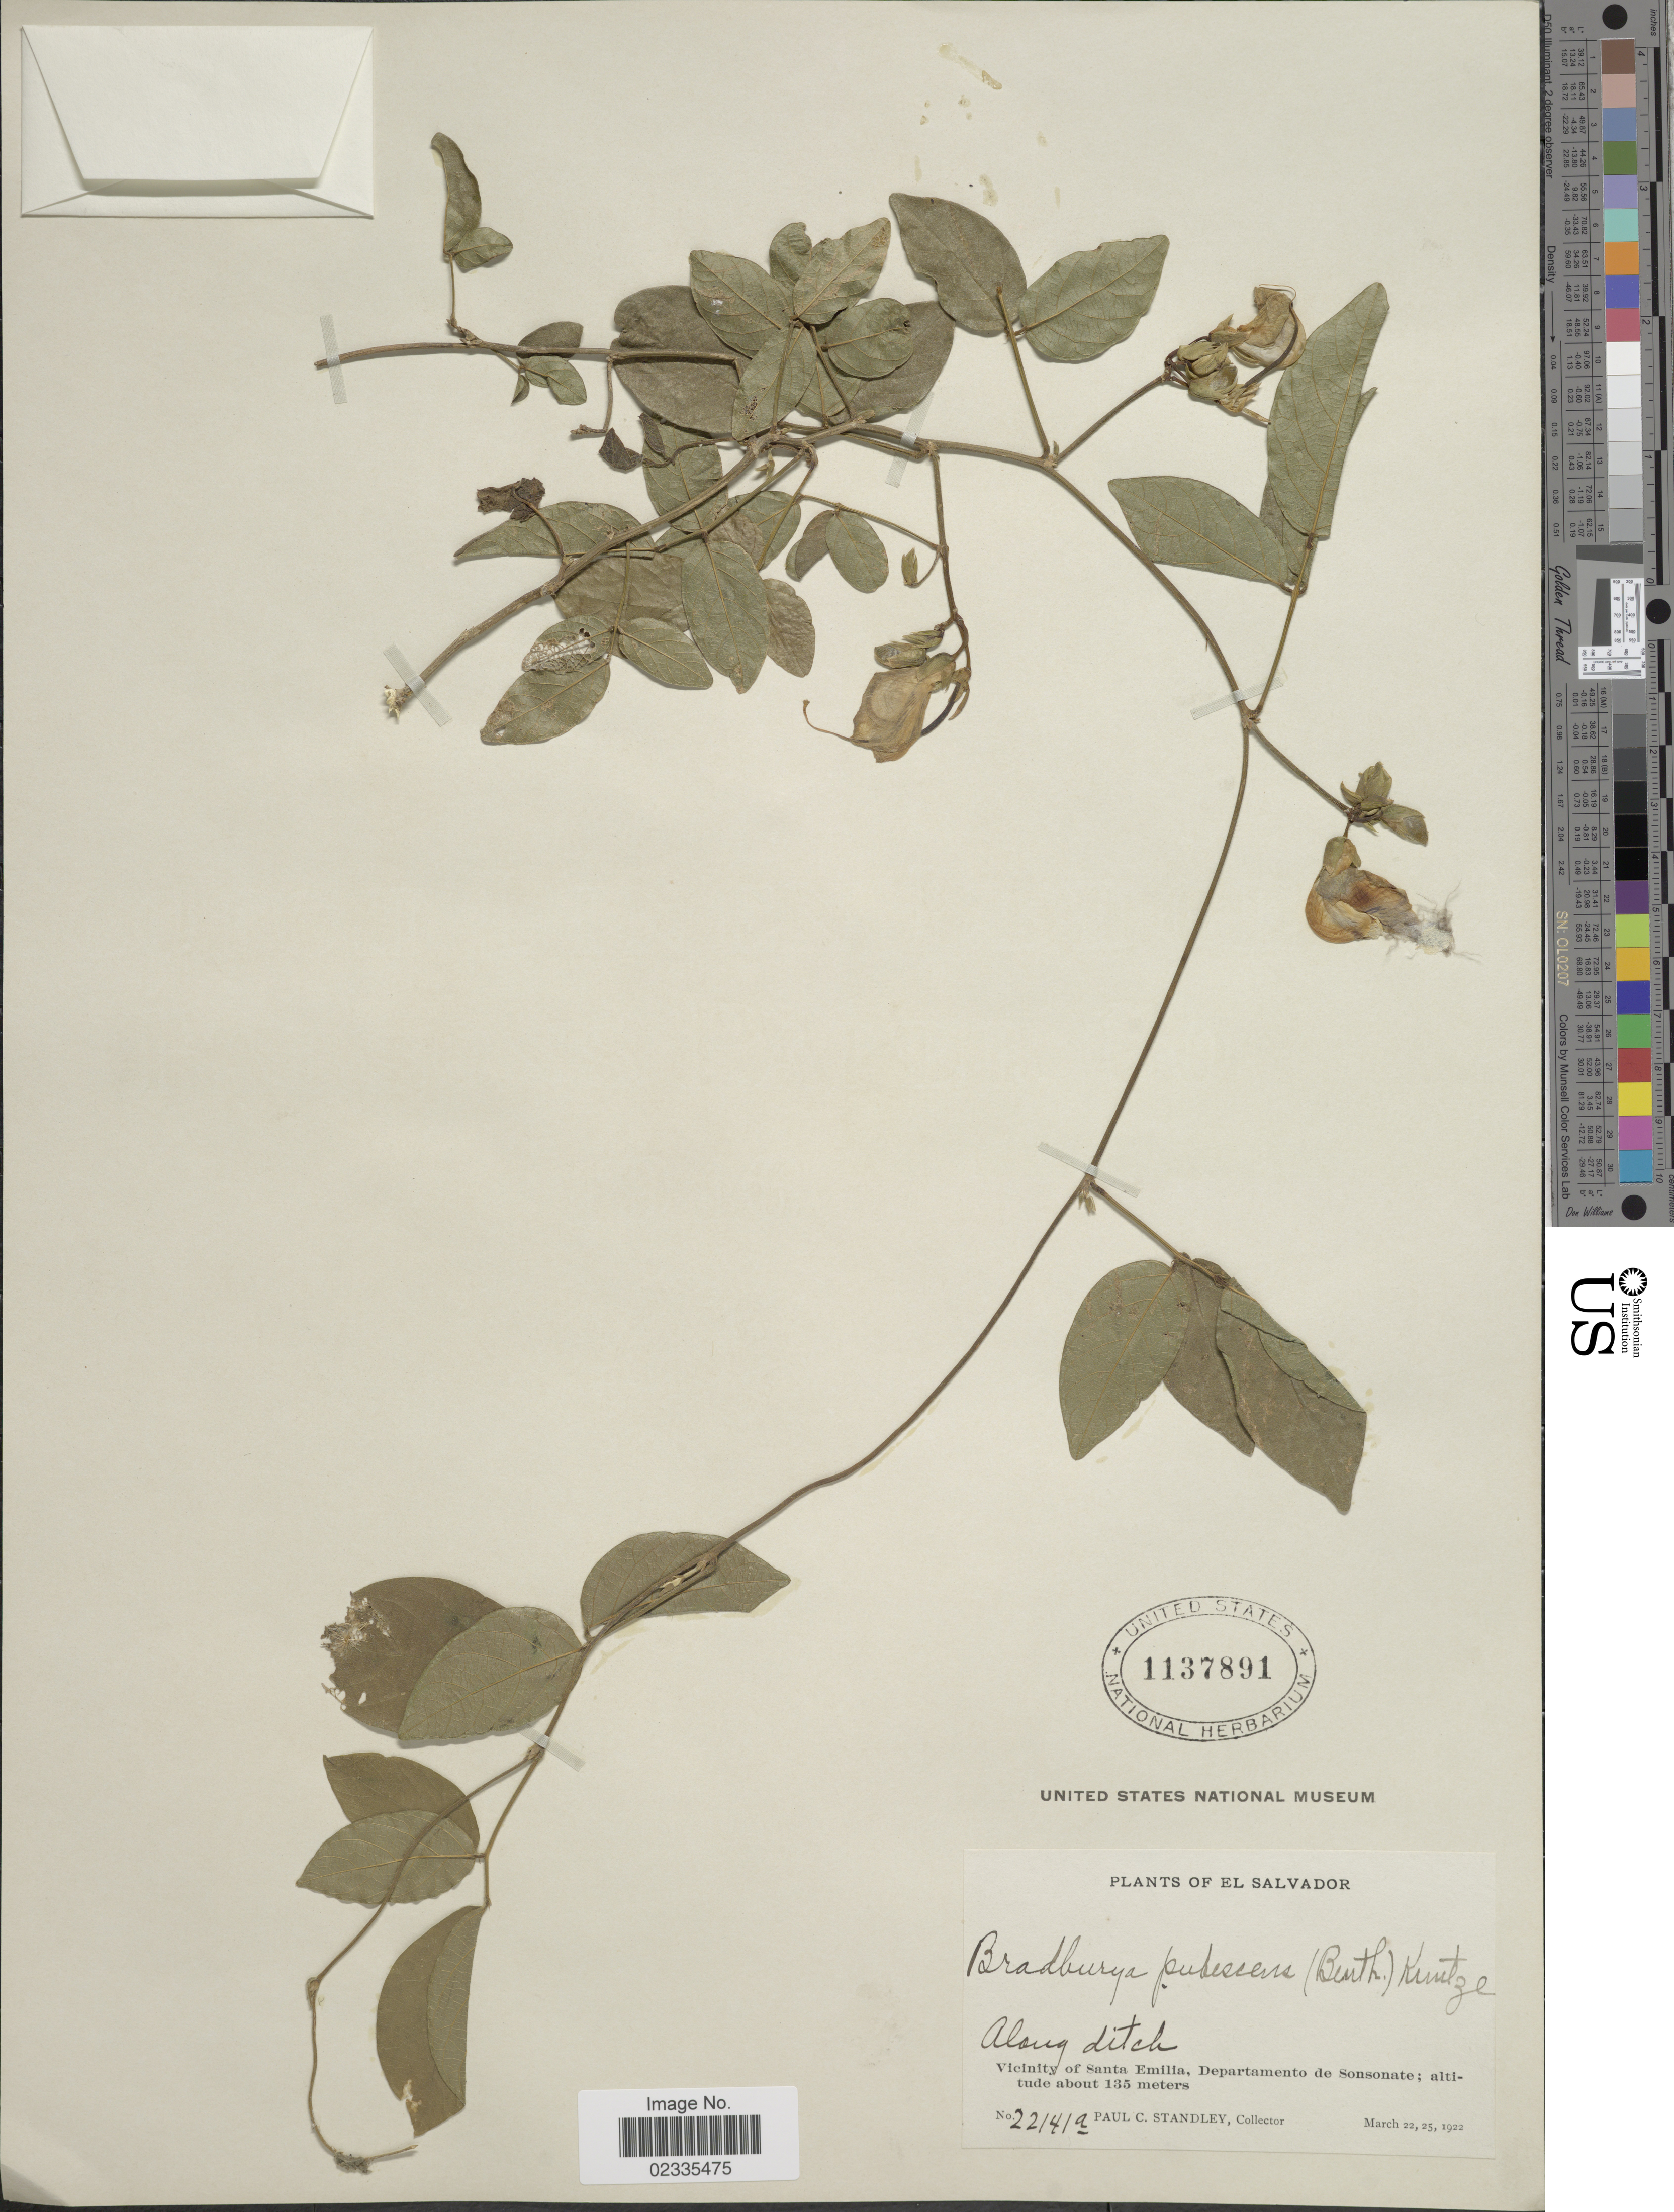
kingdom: Plantae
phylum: Tracheophyta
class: Magnoliopsida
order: Fabales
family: Fabaceae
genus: Centrosema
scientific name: Centrosema pubescens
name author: Benth.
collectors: P. C. Standley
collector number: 22141a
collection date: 1922-03-22/1922-03-25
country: El Salvador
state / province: Sonsonate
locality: Vicinity of Santa Emilia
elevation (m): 135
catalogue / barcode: US 1137891